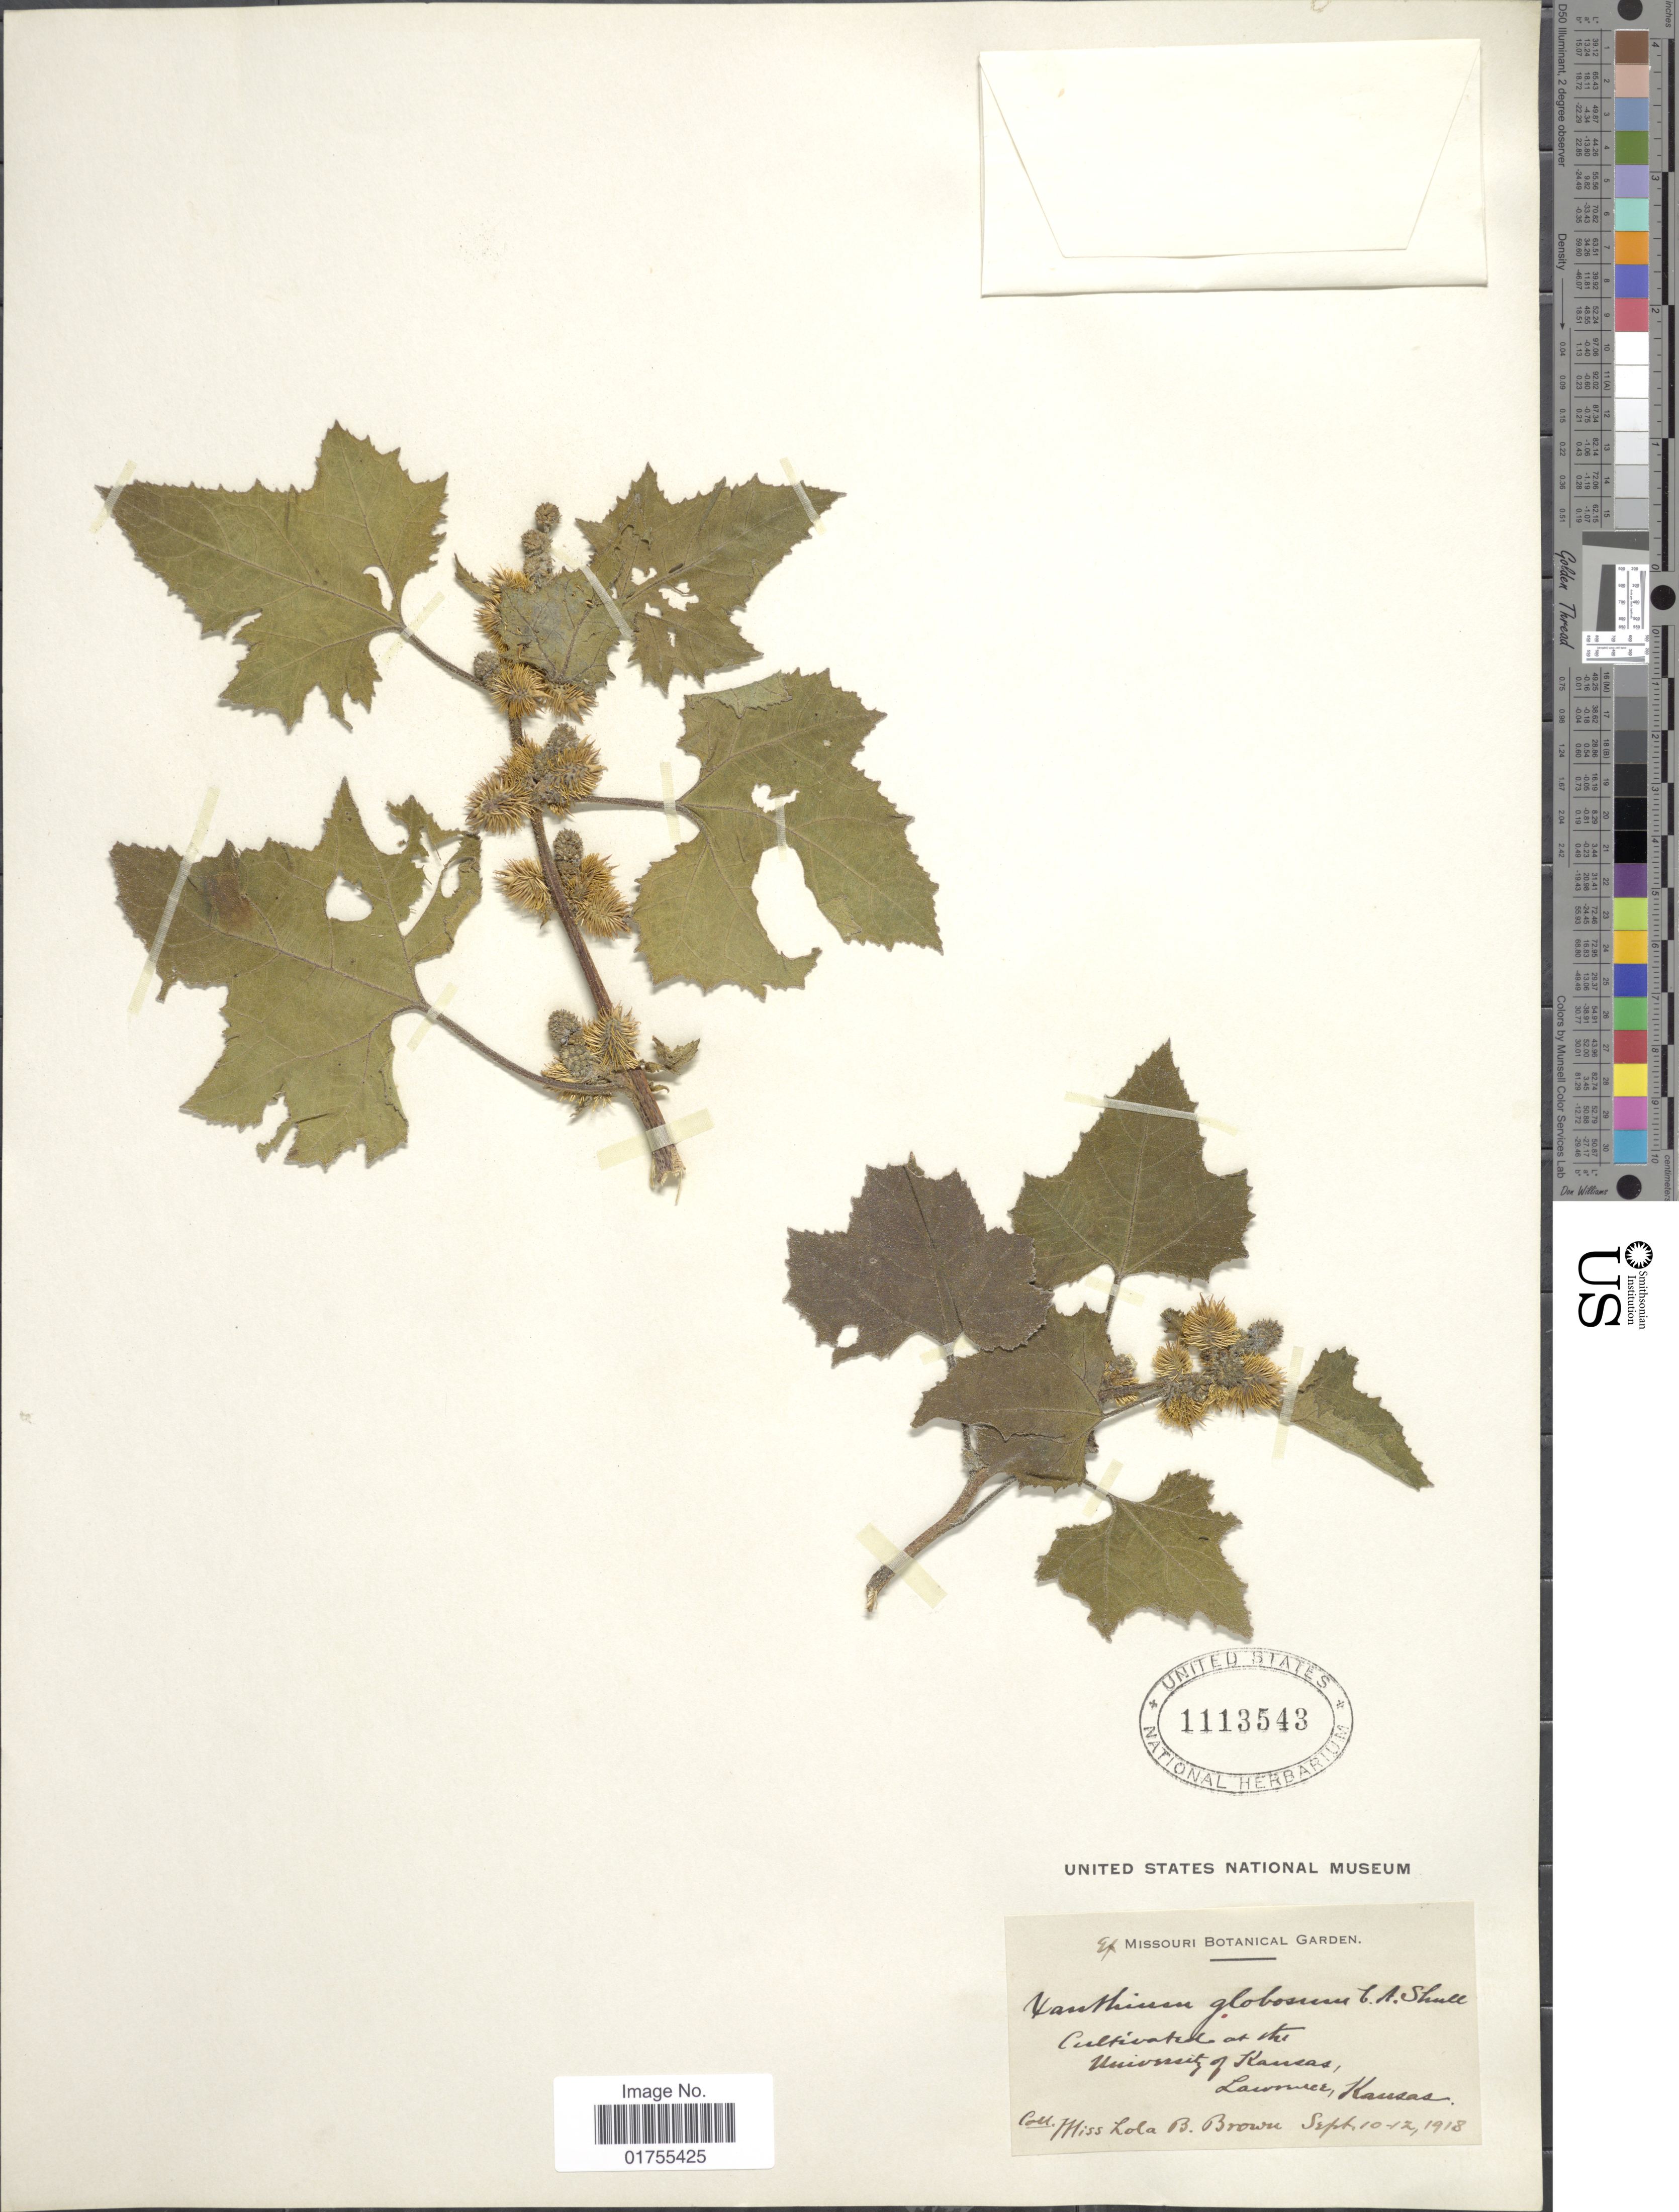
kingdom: Plantae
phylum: Tracheophyta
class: Magnoliopsida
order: Asterales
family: Asteraceae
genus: Xanthium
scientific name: Xanthium strumarium var. glabratum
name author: Mill.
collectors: L. Brown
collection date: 1918-09-10/1918-09-12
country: United States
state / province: Kansas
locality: Cultivated at the University of Kansas, Lawrence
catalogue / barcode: US 1113543